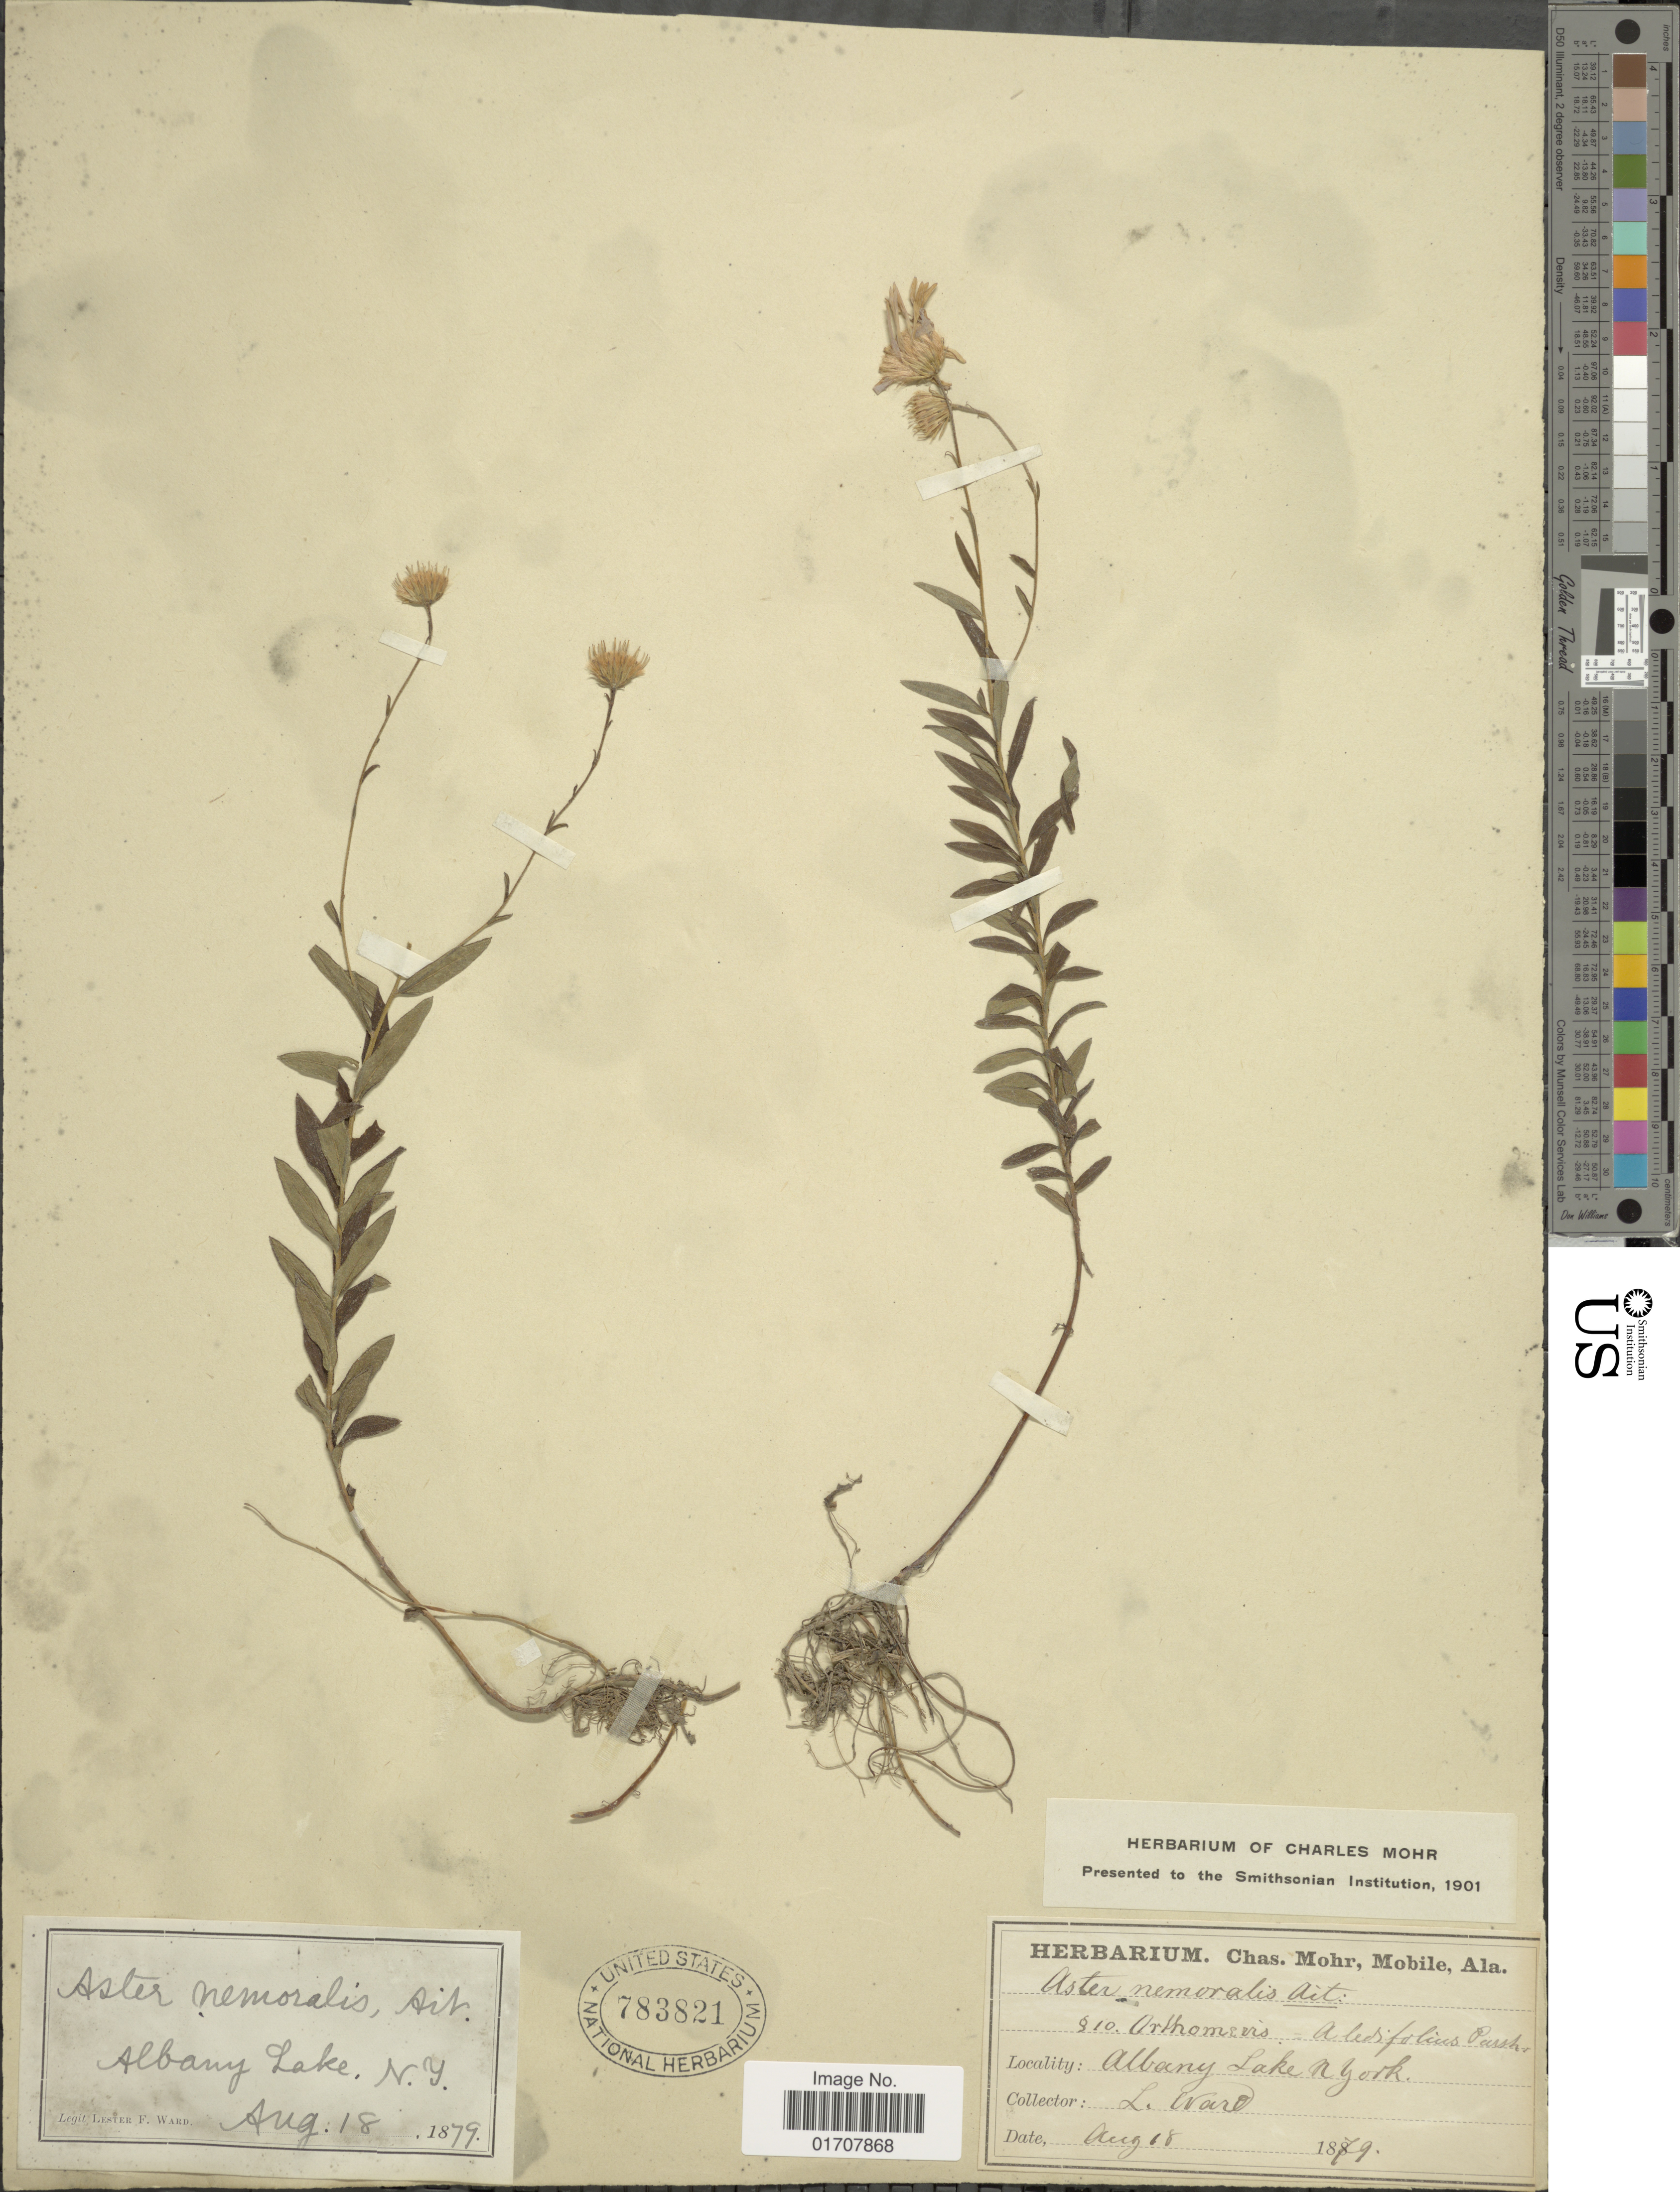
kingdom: Plantae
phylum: Tracheophyta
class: Magnoliopsida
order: Asterales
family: Asteraceae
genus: Oclemena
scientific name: Oclemena nemoralis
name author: (Aiton) Greene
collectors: L. F. Ward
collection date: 1879-08-18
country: United States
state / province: New York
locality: Albany Lake, N.Y.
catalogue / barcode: US 783821